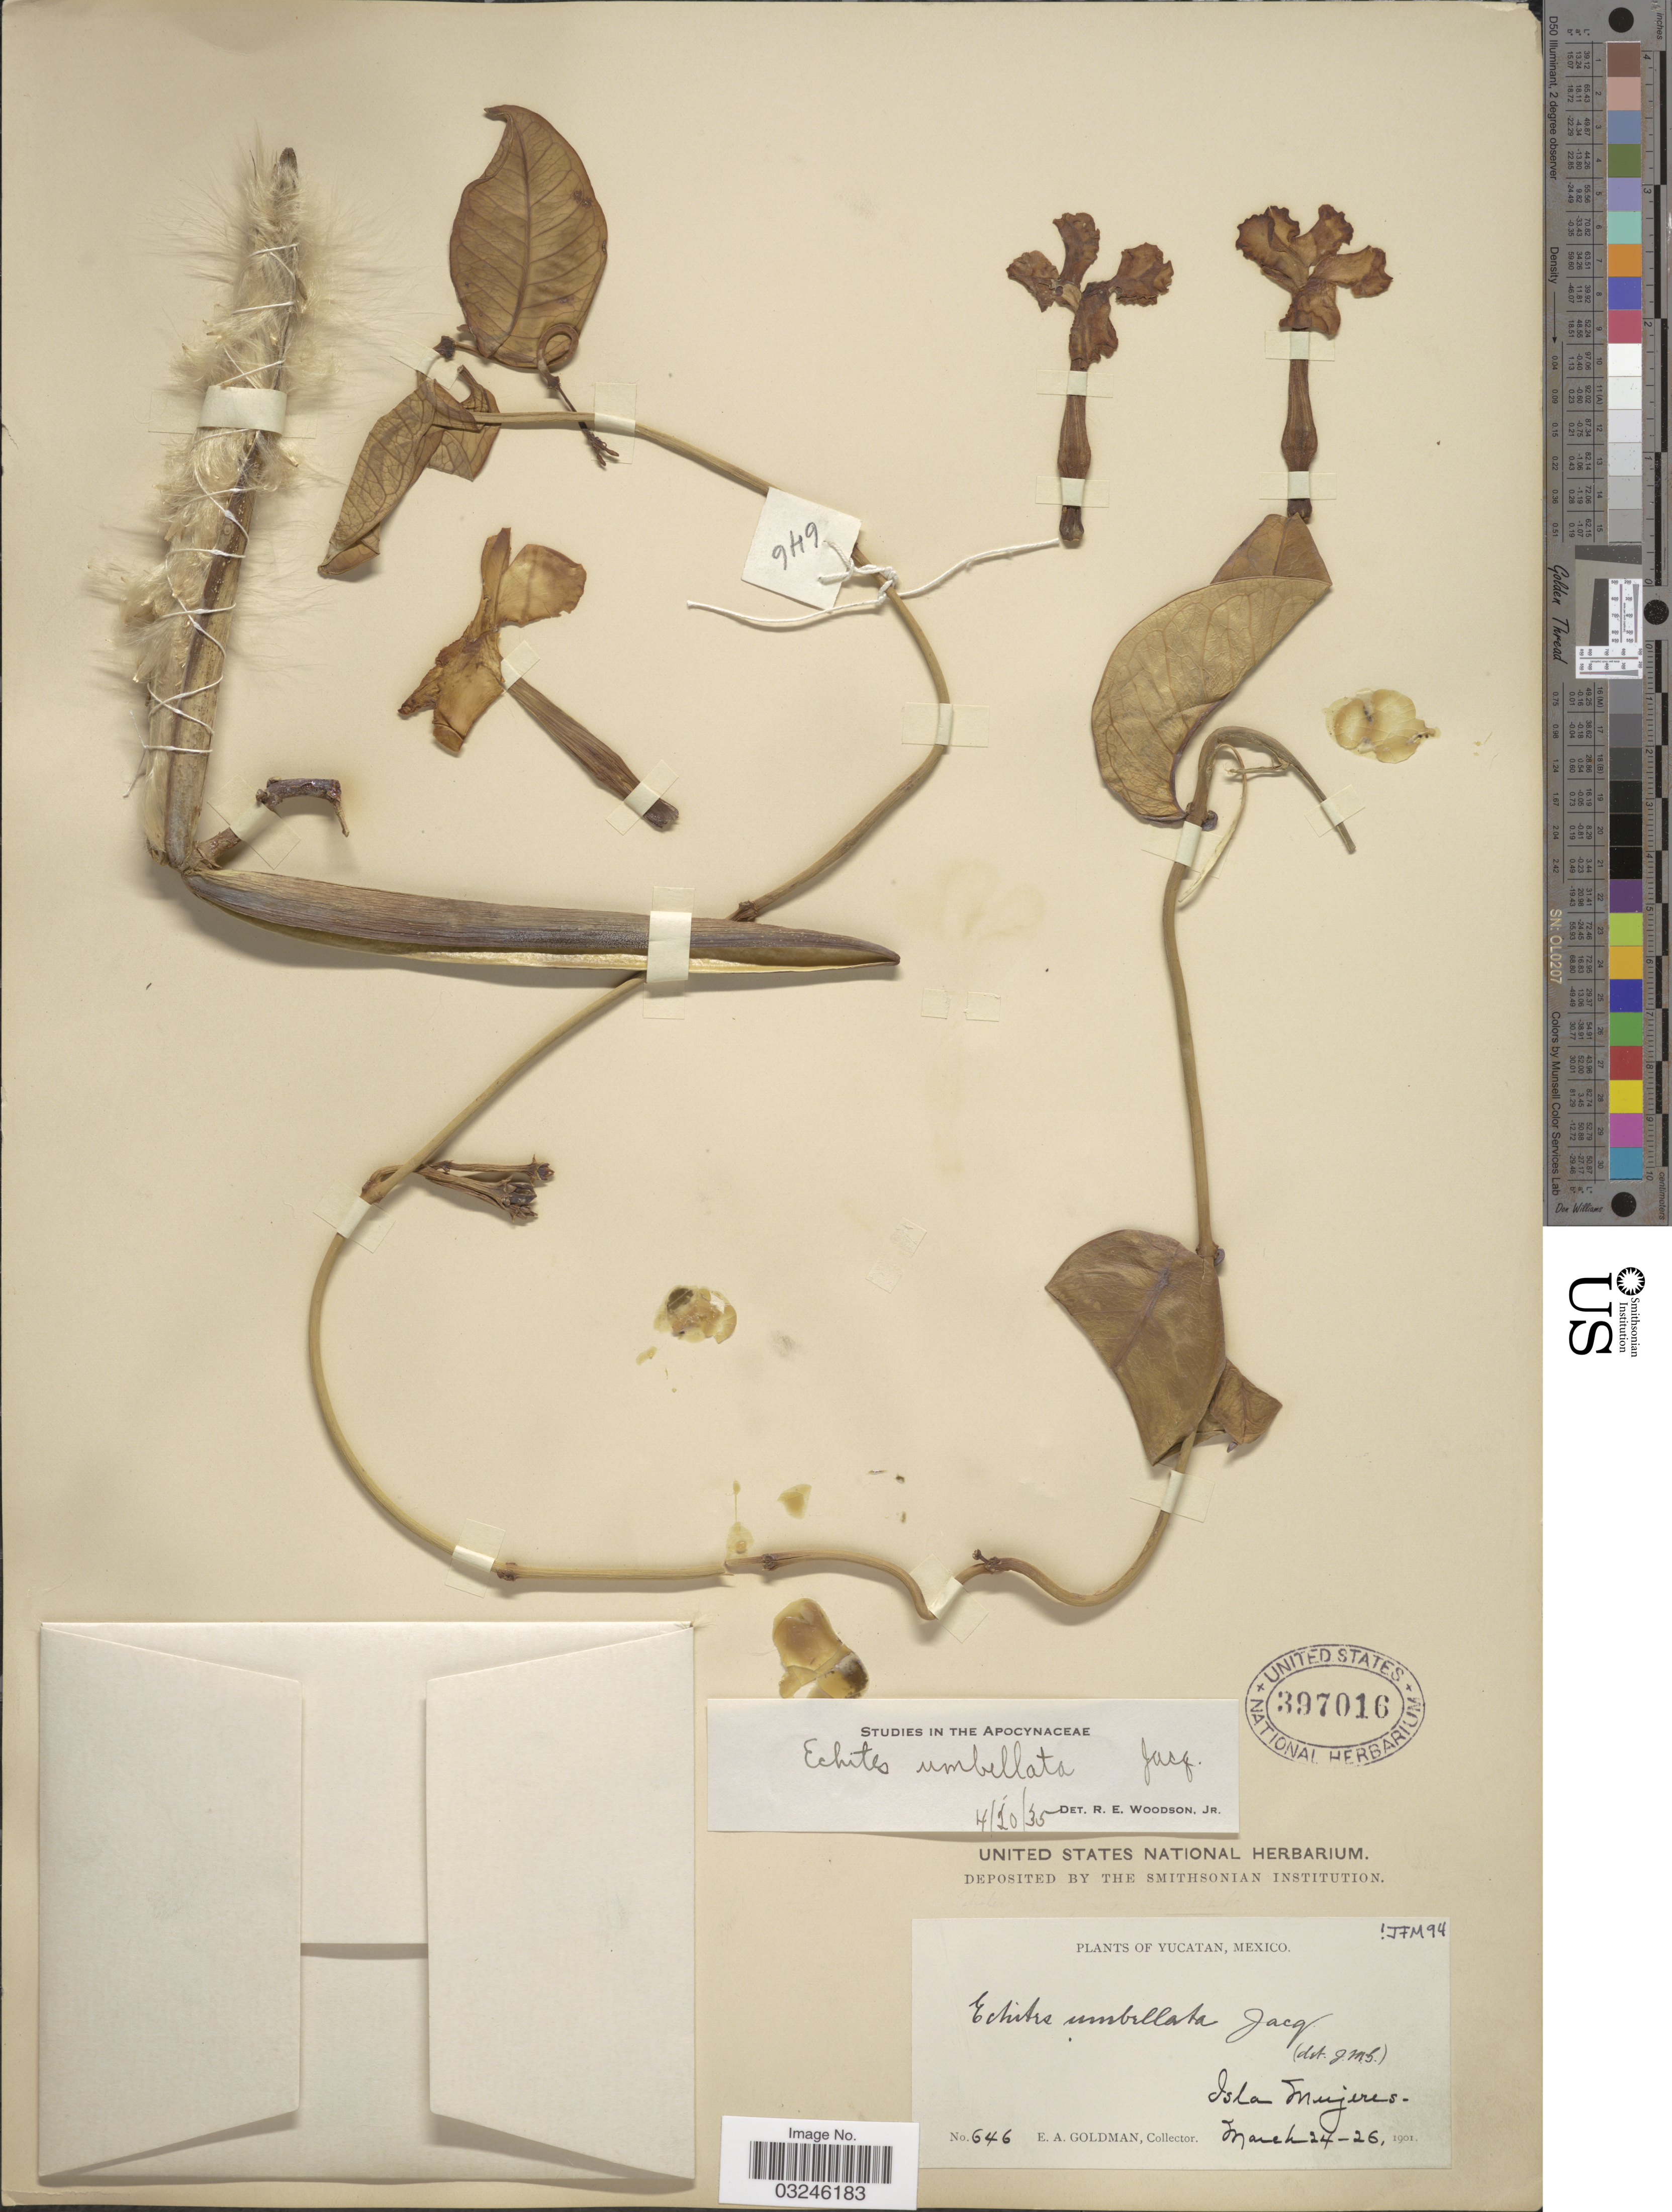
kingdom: Plantae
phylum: Tracheophyta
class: Magnoliopsida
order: Gentianales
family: Apocynaceae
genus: Echites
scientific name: Echites umbellatus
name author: Jacq.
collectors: E. A. Goldman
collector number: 646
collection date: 1901-03-24/1901-03-26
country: Mexico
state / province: Yucatán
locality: Isla Mujeres.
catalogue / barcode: US 397016